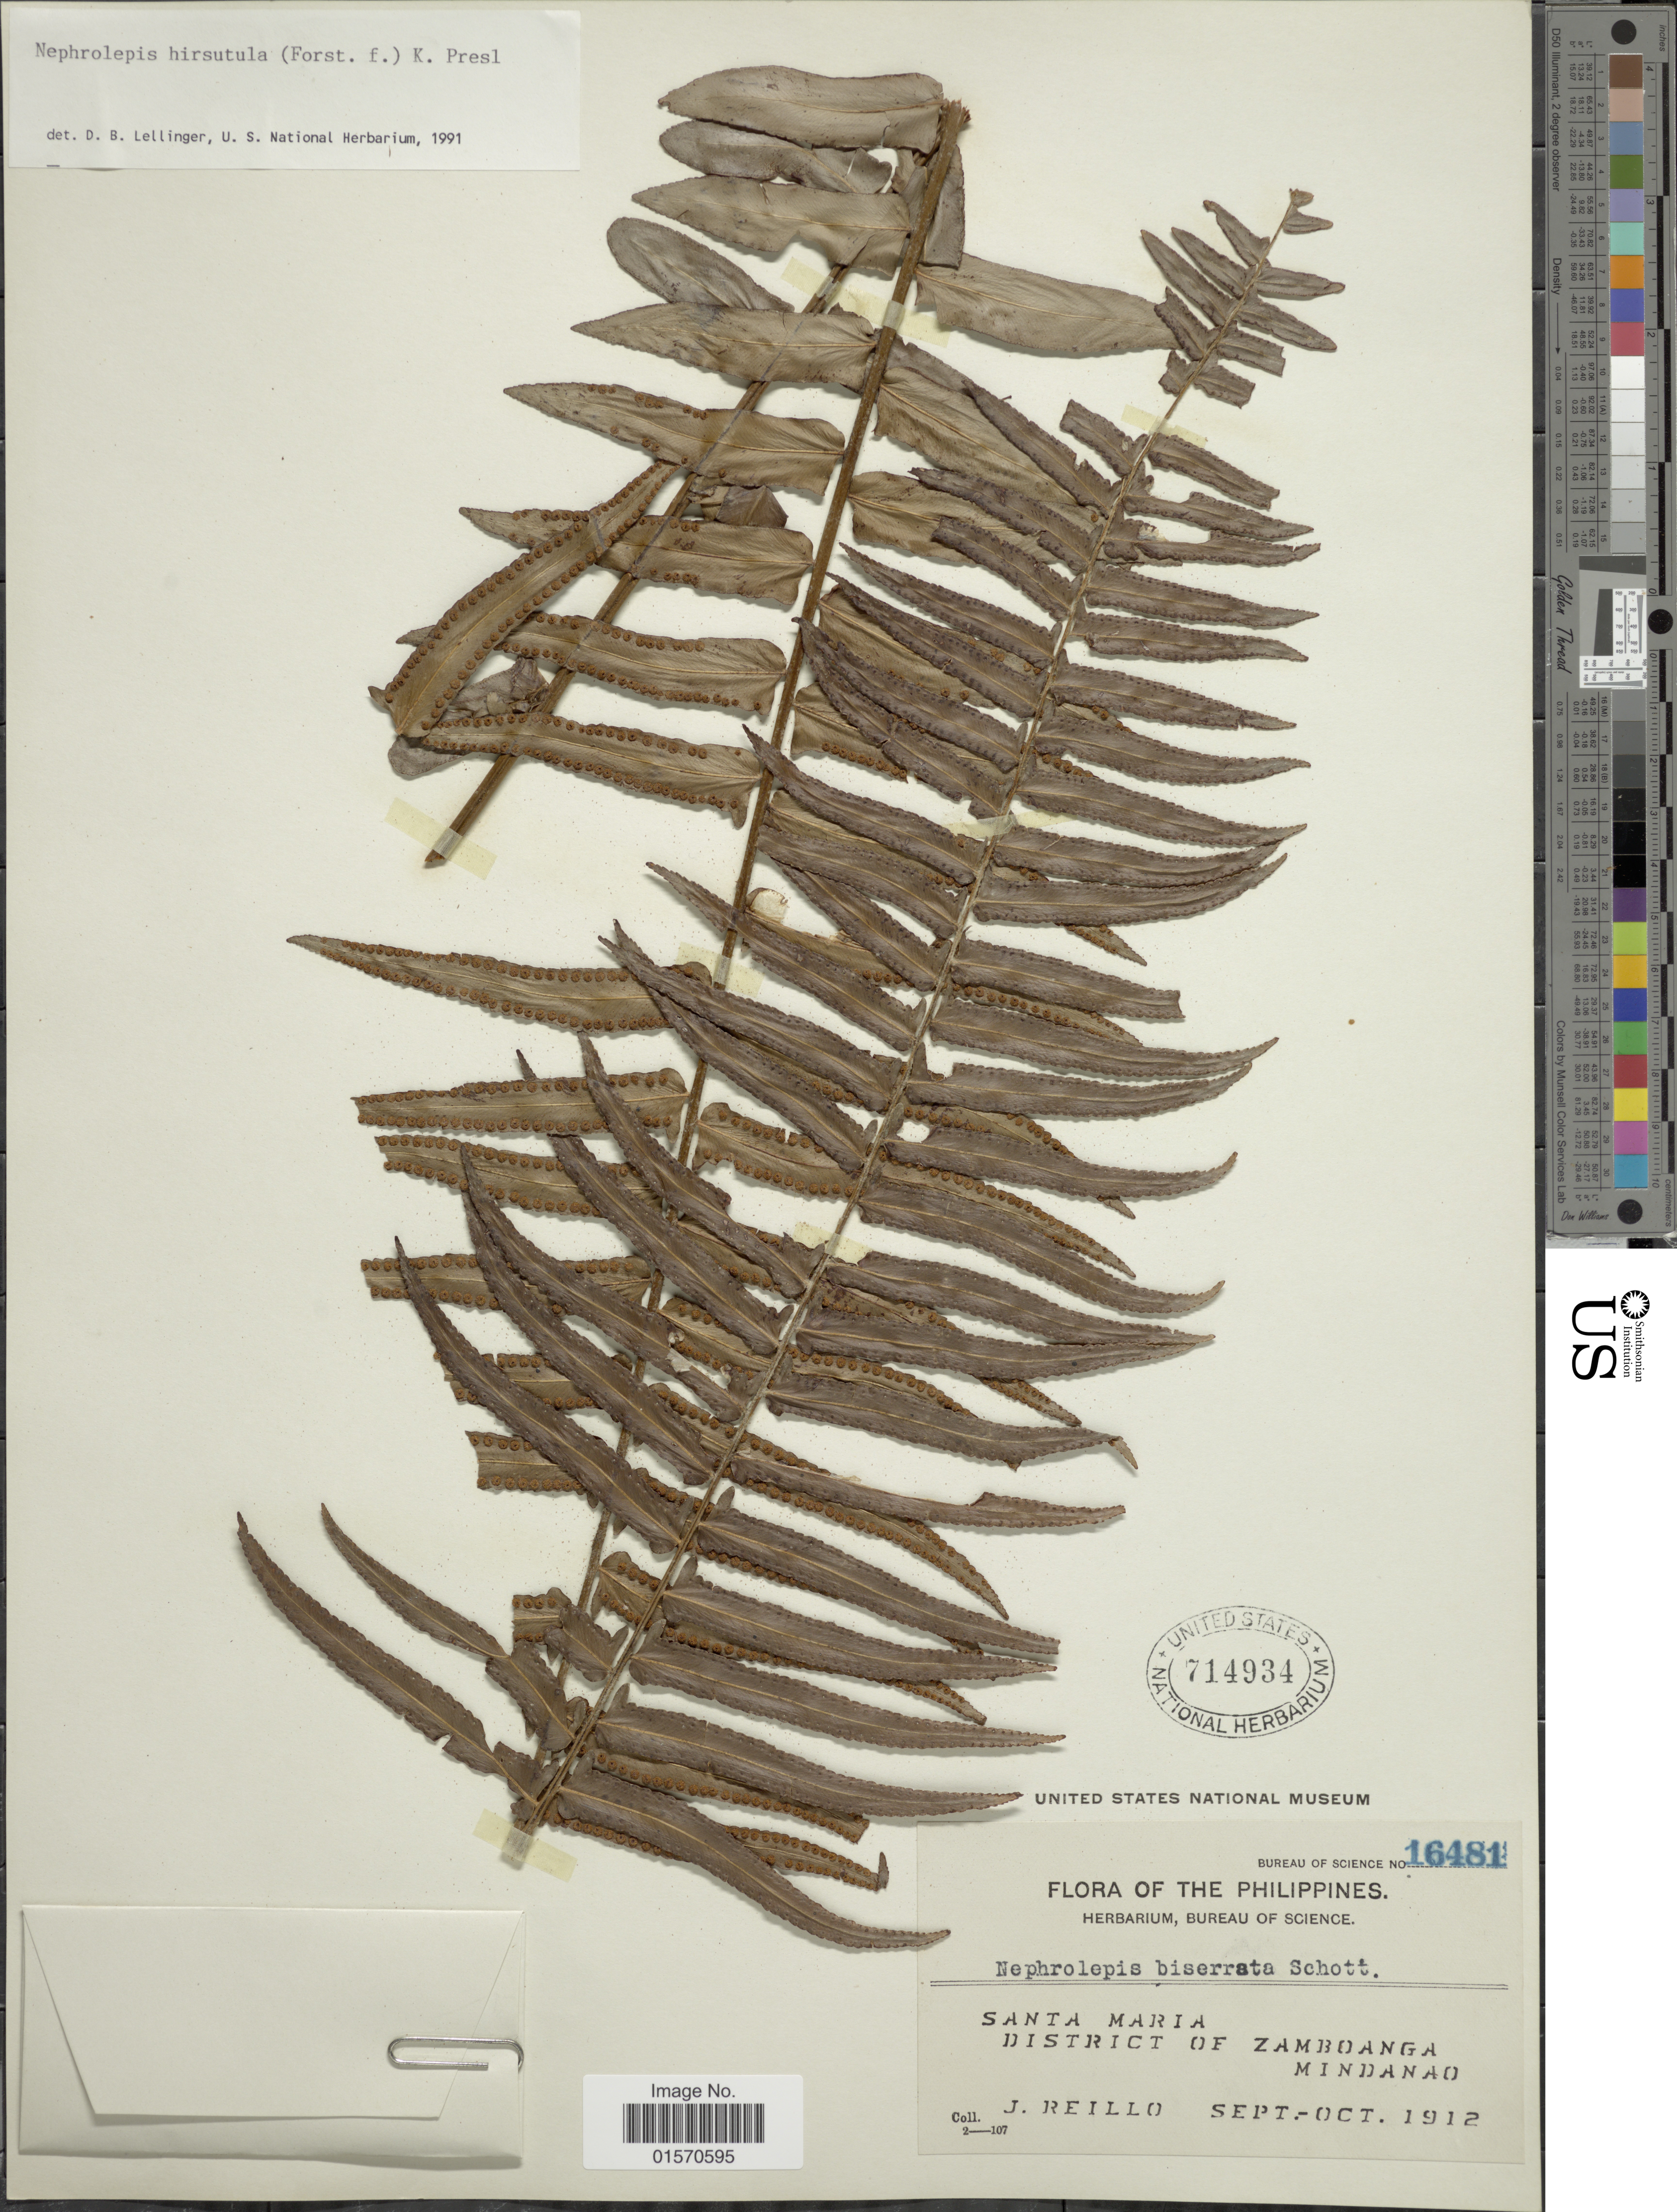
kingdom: Plantae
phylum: Tracheophyta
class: Polypodiopsida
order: Polypodiales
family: Nephrolepidaceae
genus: Nephrolepis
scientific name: Nephrolepis hirsutula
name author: (G. Forst.) C. Presl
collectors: J. Reillo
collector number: Bureau of Science 16481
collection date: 1912-09/1912-10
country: Philippines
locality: Santa Maria. District of Zamboanga. Mindanao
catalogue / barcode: US 714934